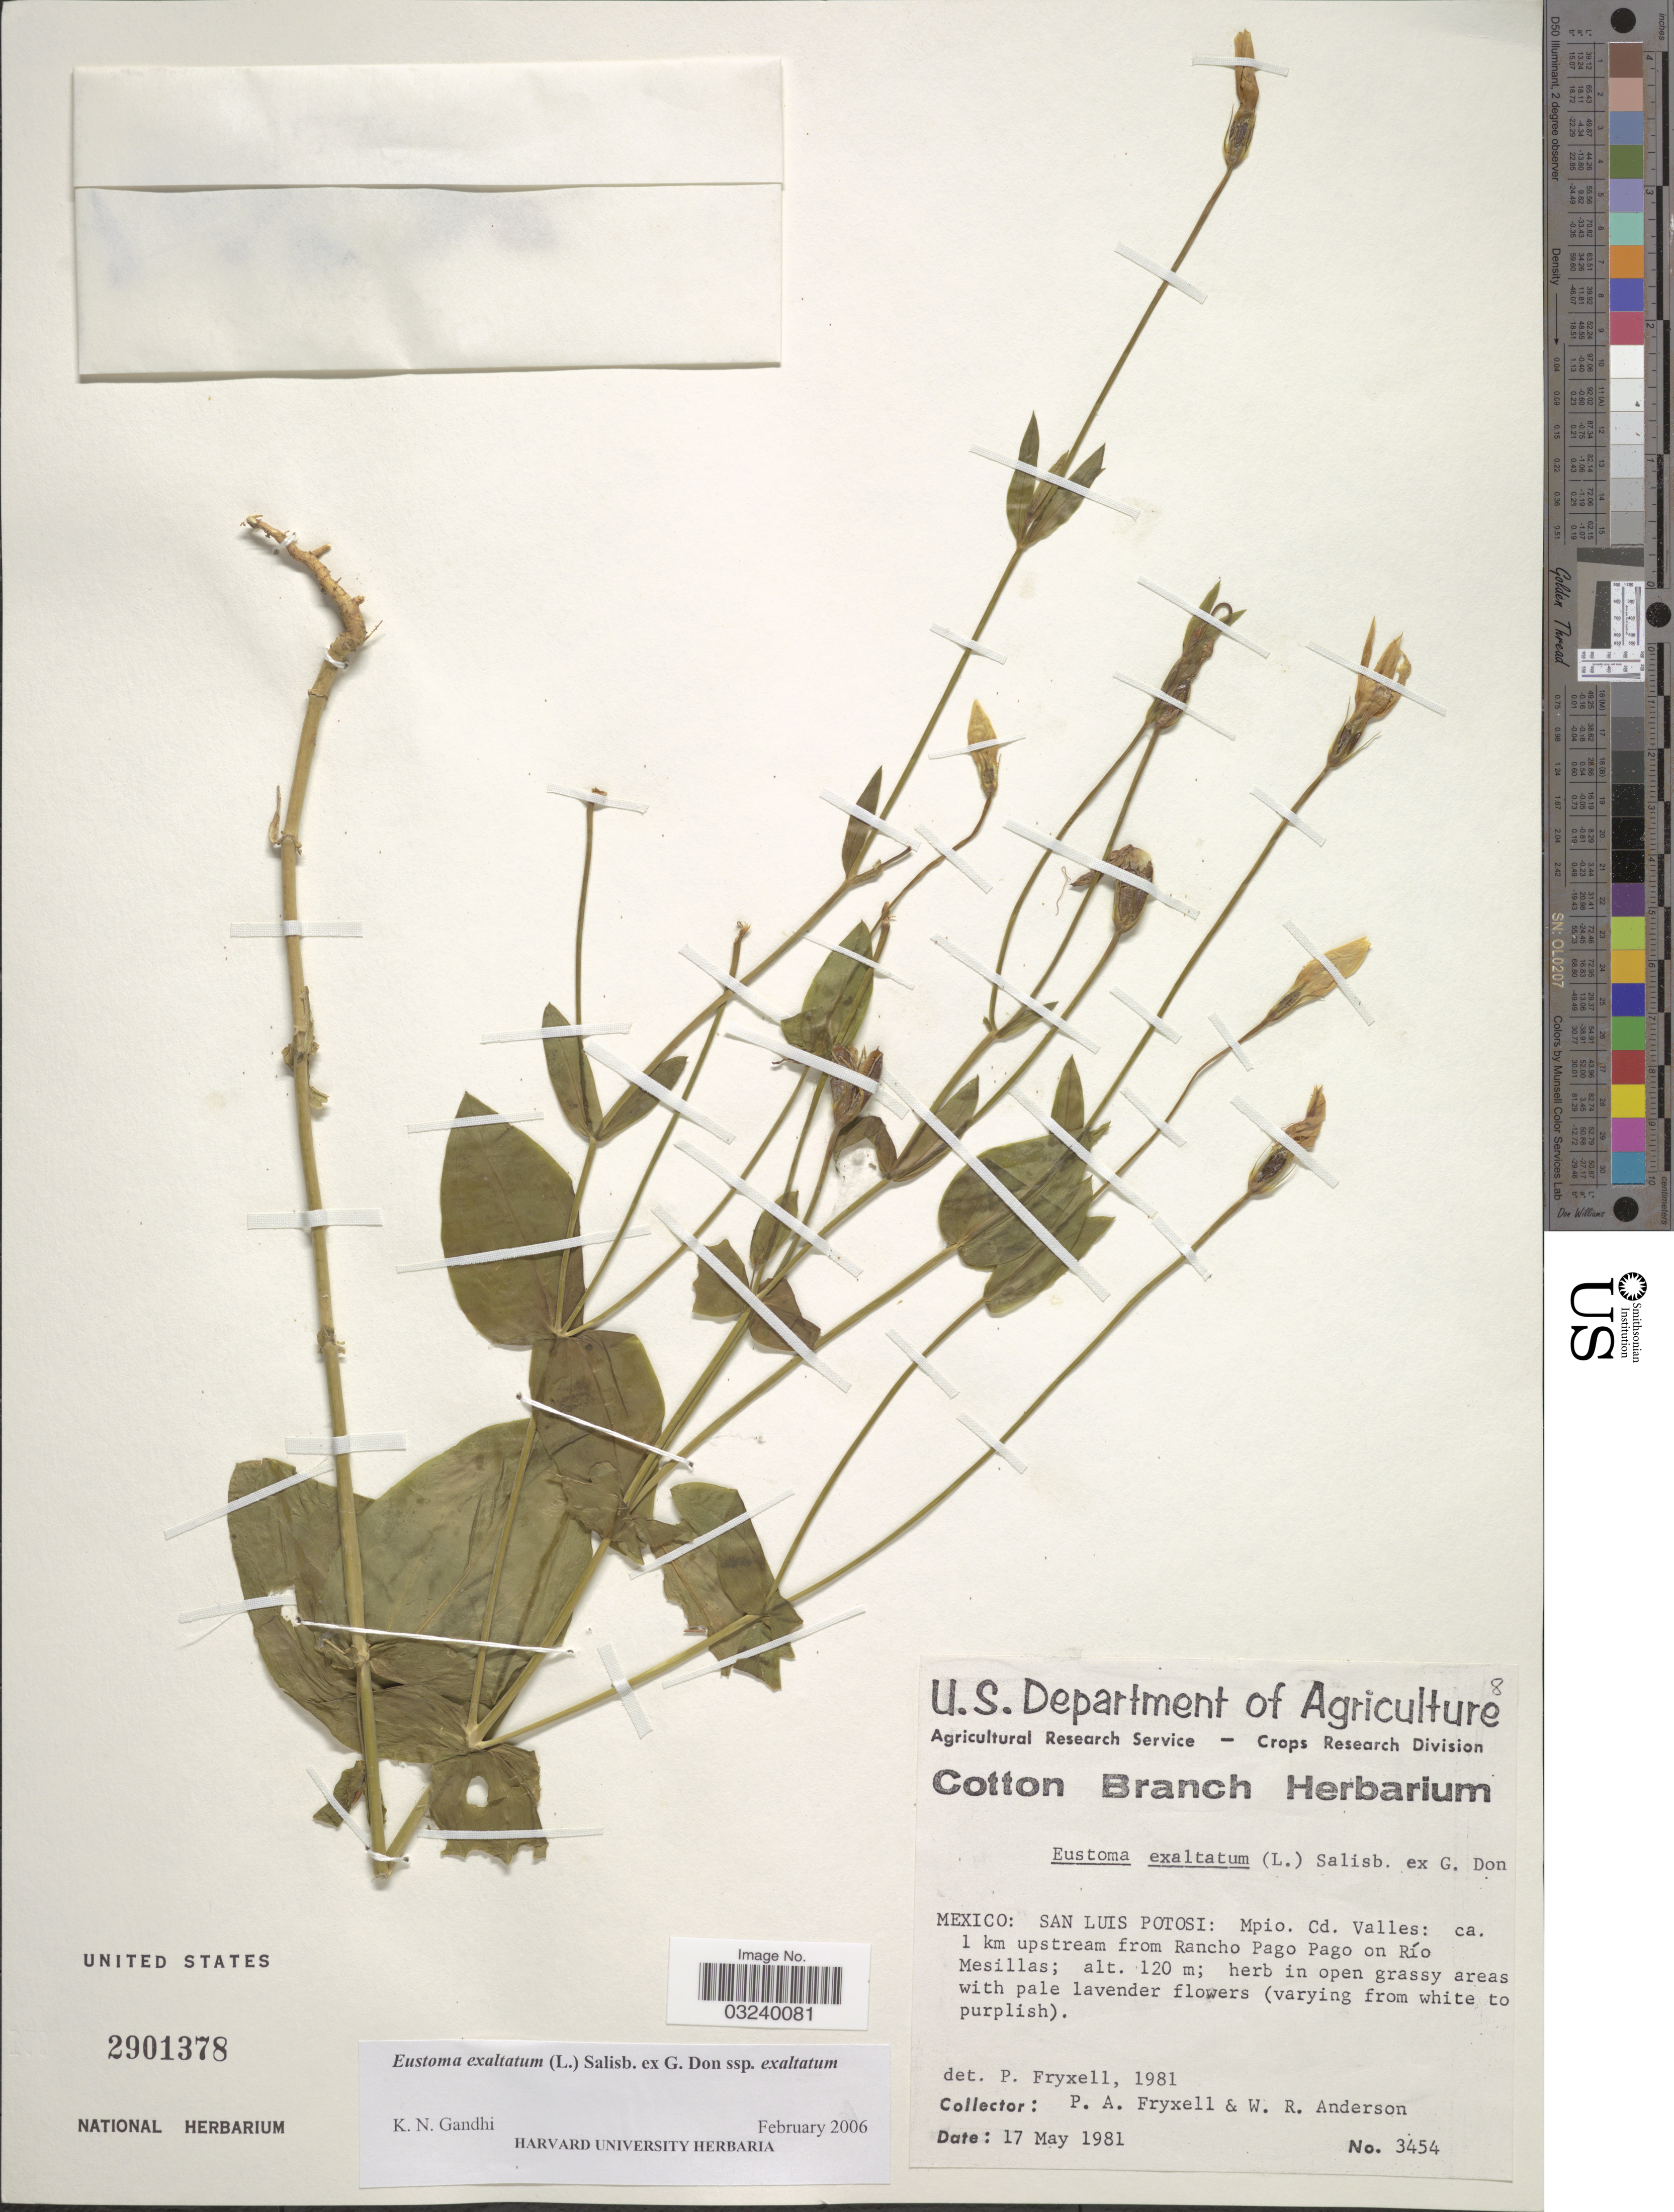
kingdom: Plantae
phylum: Tracheophyta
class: Magnoliopsida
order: Gentianales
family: Gentianaceae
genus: Eustoma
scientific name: Eustoma exaltatum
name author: (L.) Salisb. ex Don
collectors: P. A. Fryxell & W. Anderson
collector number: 3454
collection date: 1981-05-17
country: Mexico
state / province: San Luis Potosí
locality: Mpio. Cd. Valles: ca. 1 km upstream from Rancho Pago Pago on Río Mesillas.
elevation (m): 120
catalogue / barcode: US 2901378